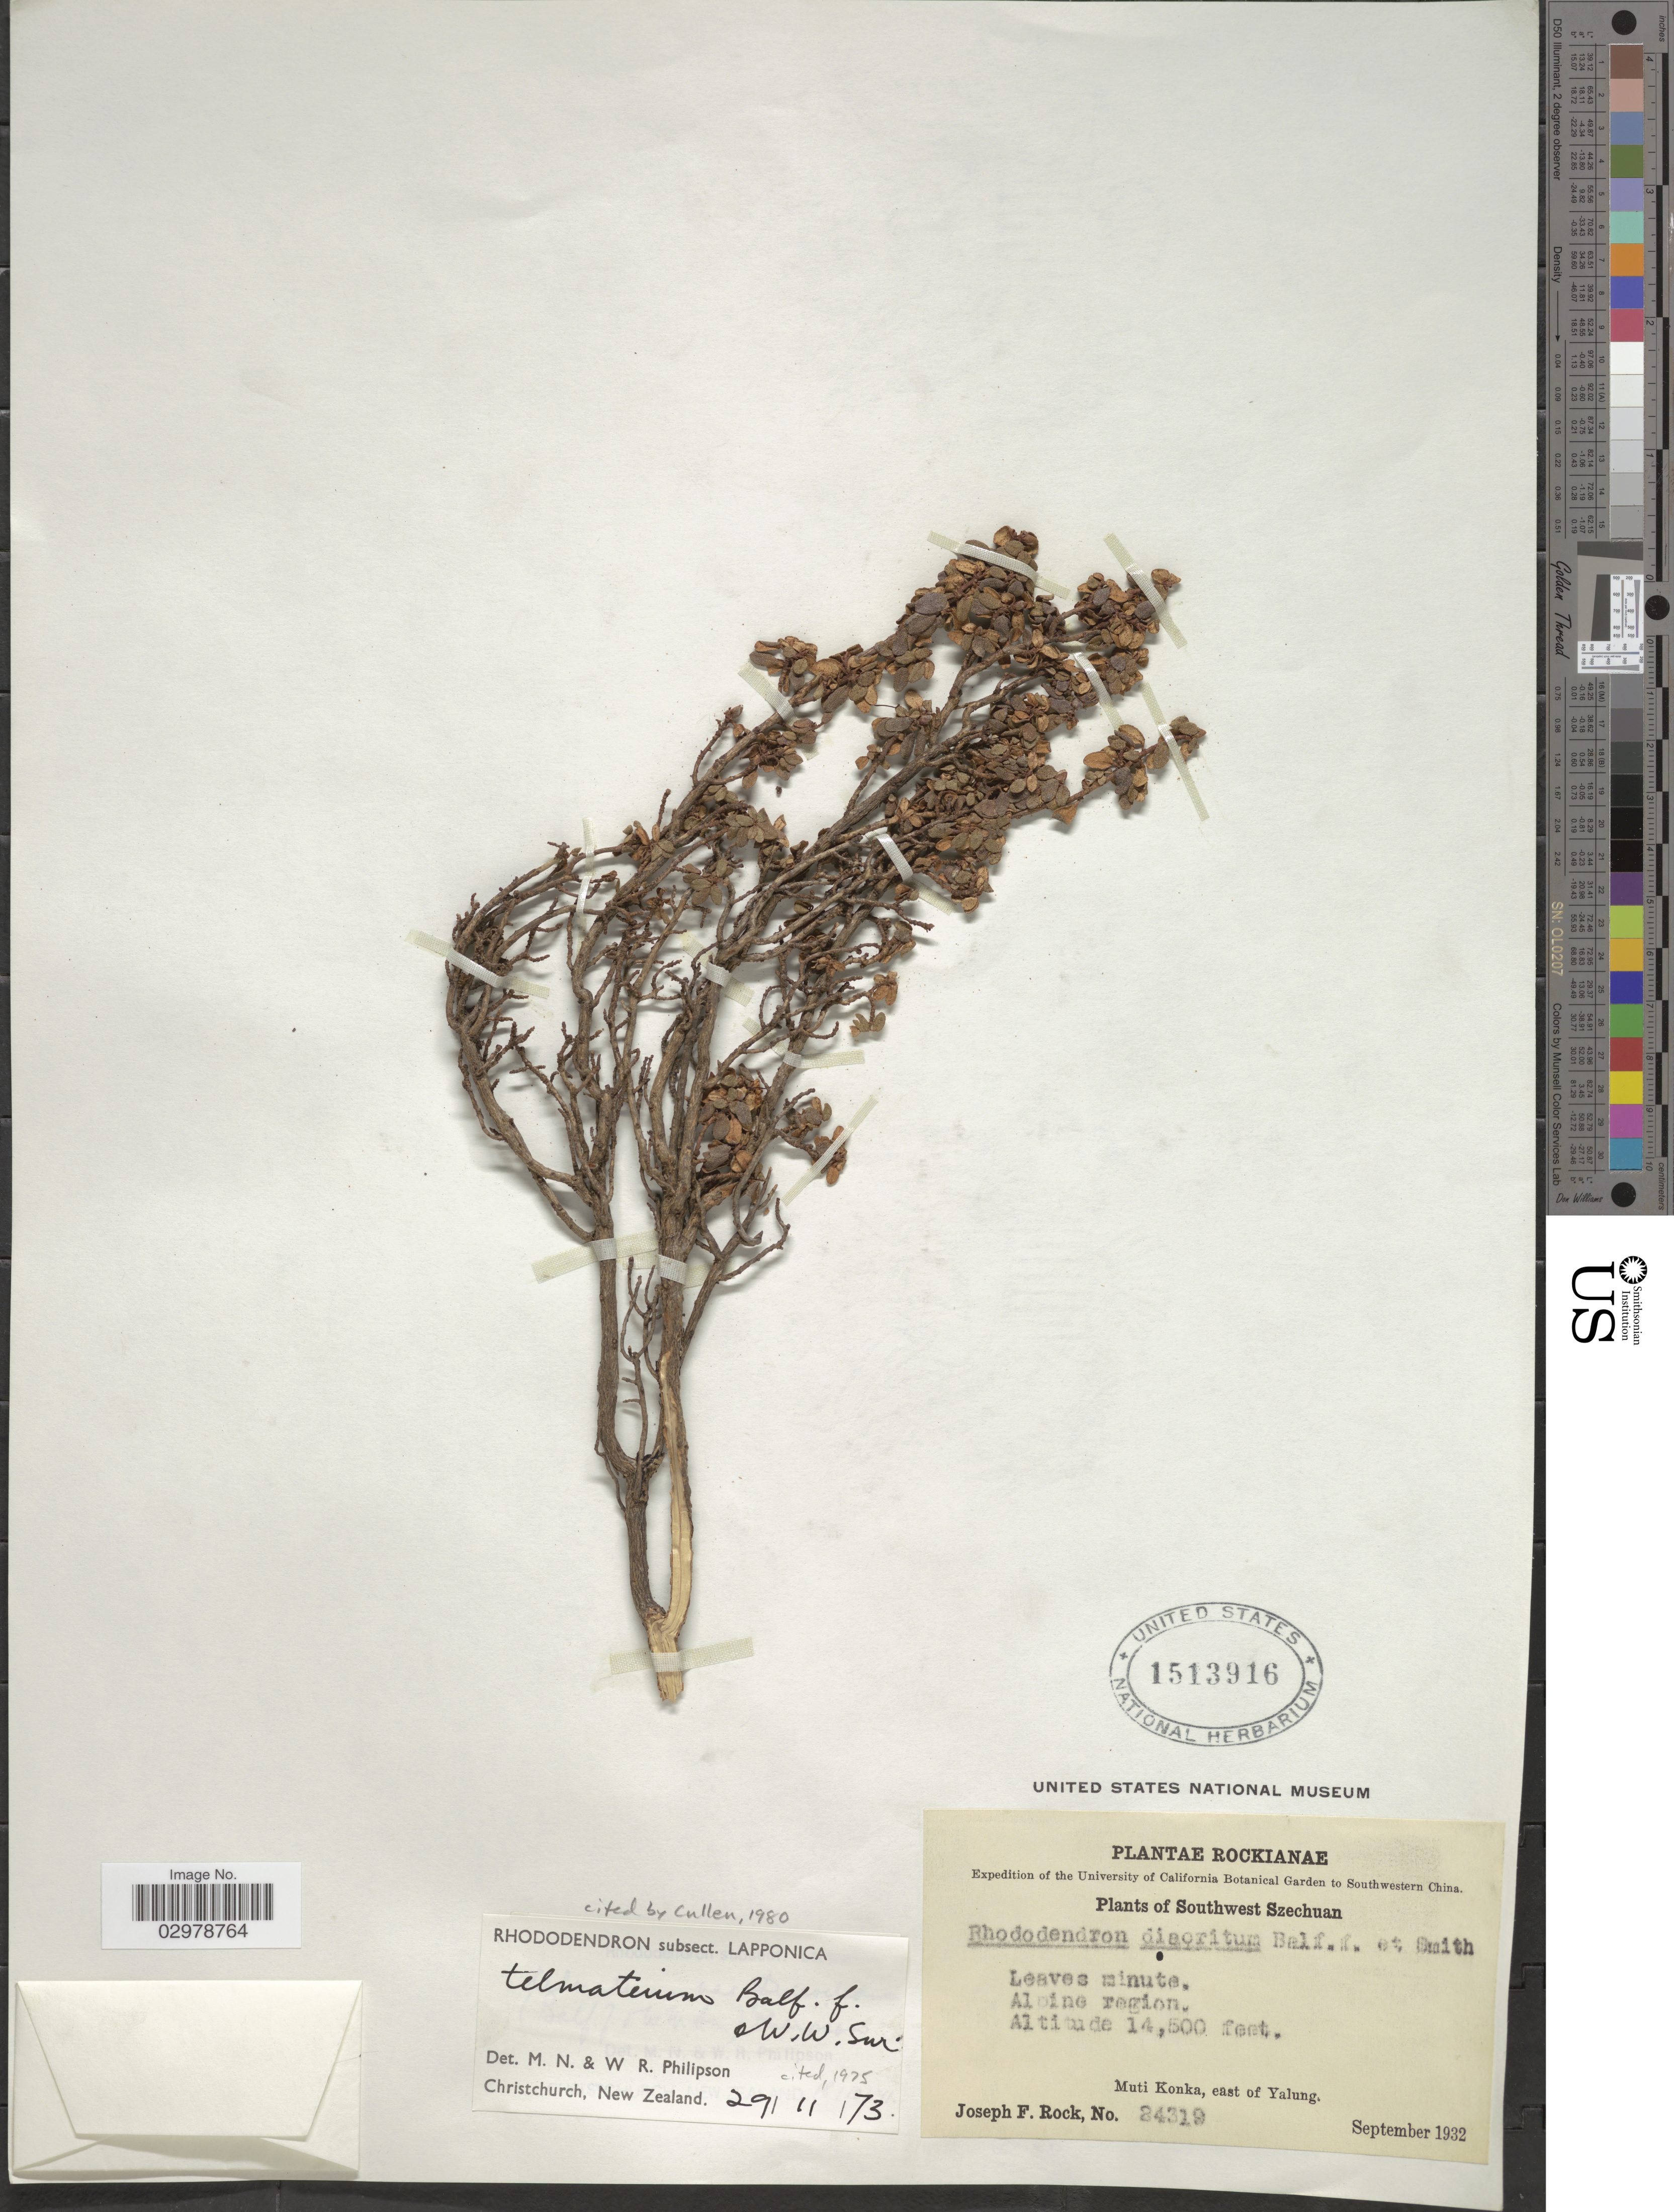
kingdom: Plantae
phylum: Tracheophyta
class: Magnoliopsida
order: Ericales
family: Ericaceae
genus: Rhododendron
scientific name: Rhododendron telmateium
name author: Balf. f. & W.W. Sm.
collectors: J. F. Rock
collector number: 24319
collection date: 1932-09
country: China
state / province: Sichuan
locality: Southwestern China. Southwest Szechuan. Muti Konka, east of Yalung.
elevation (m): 4420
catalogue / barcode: US 1513916